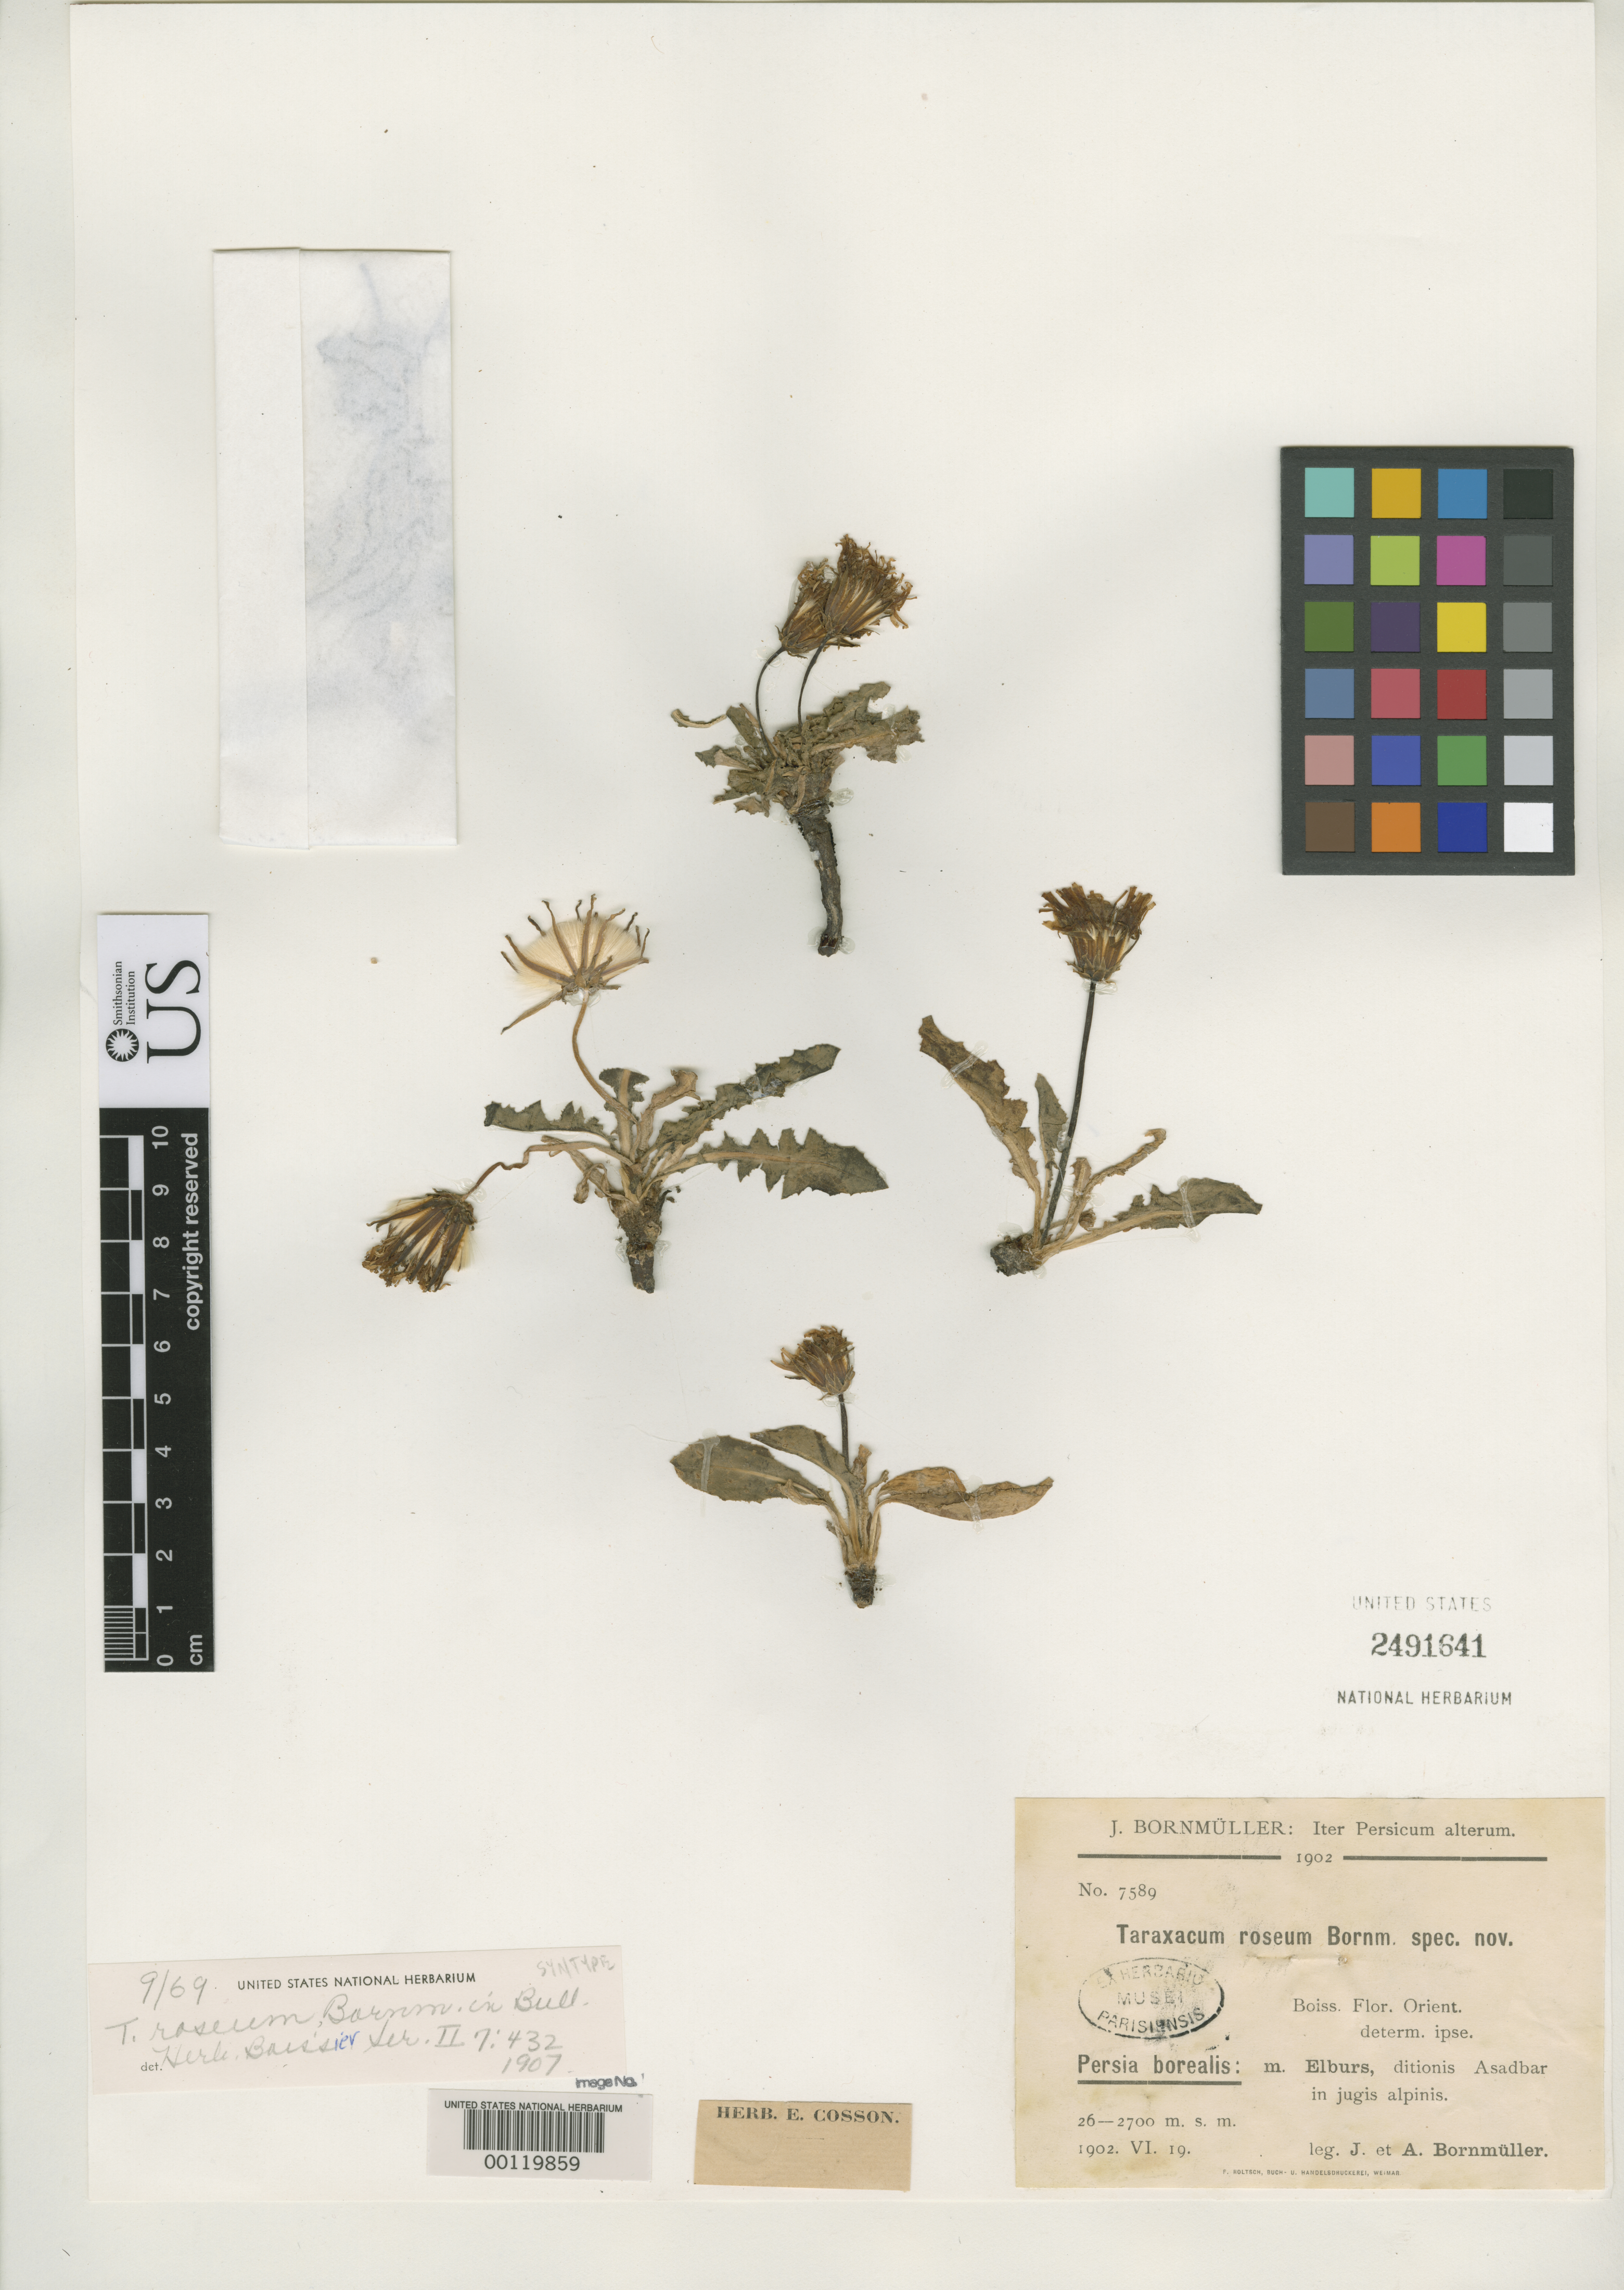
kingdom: Plantae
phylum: Tracheophyta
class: Magnoliopsida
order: Asterales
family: Asteraceae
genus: Taraxacum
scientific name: Taraxacum roseum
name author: Bornm.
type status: Syntype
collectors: J. Bornmüller & A. Bornmueller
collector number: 7589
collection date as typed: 19 Jun 1902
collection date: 1902-06-19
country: Iran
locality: Mount Elburs near Asadbar.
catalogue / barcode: US 2491641